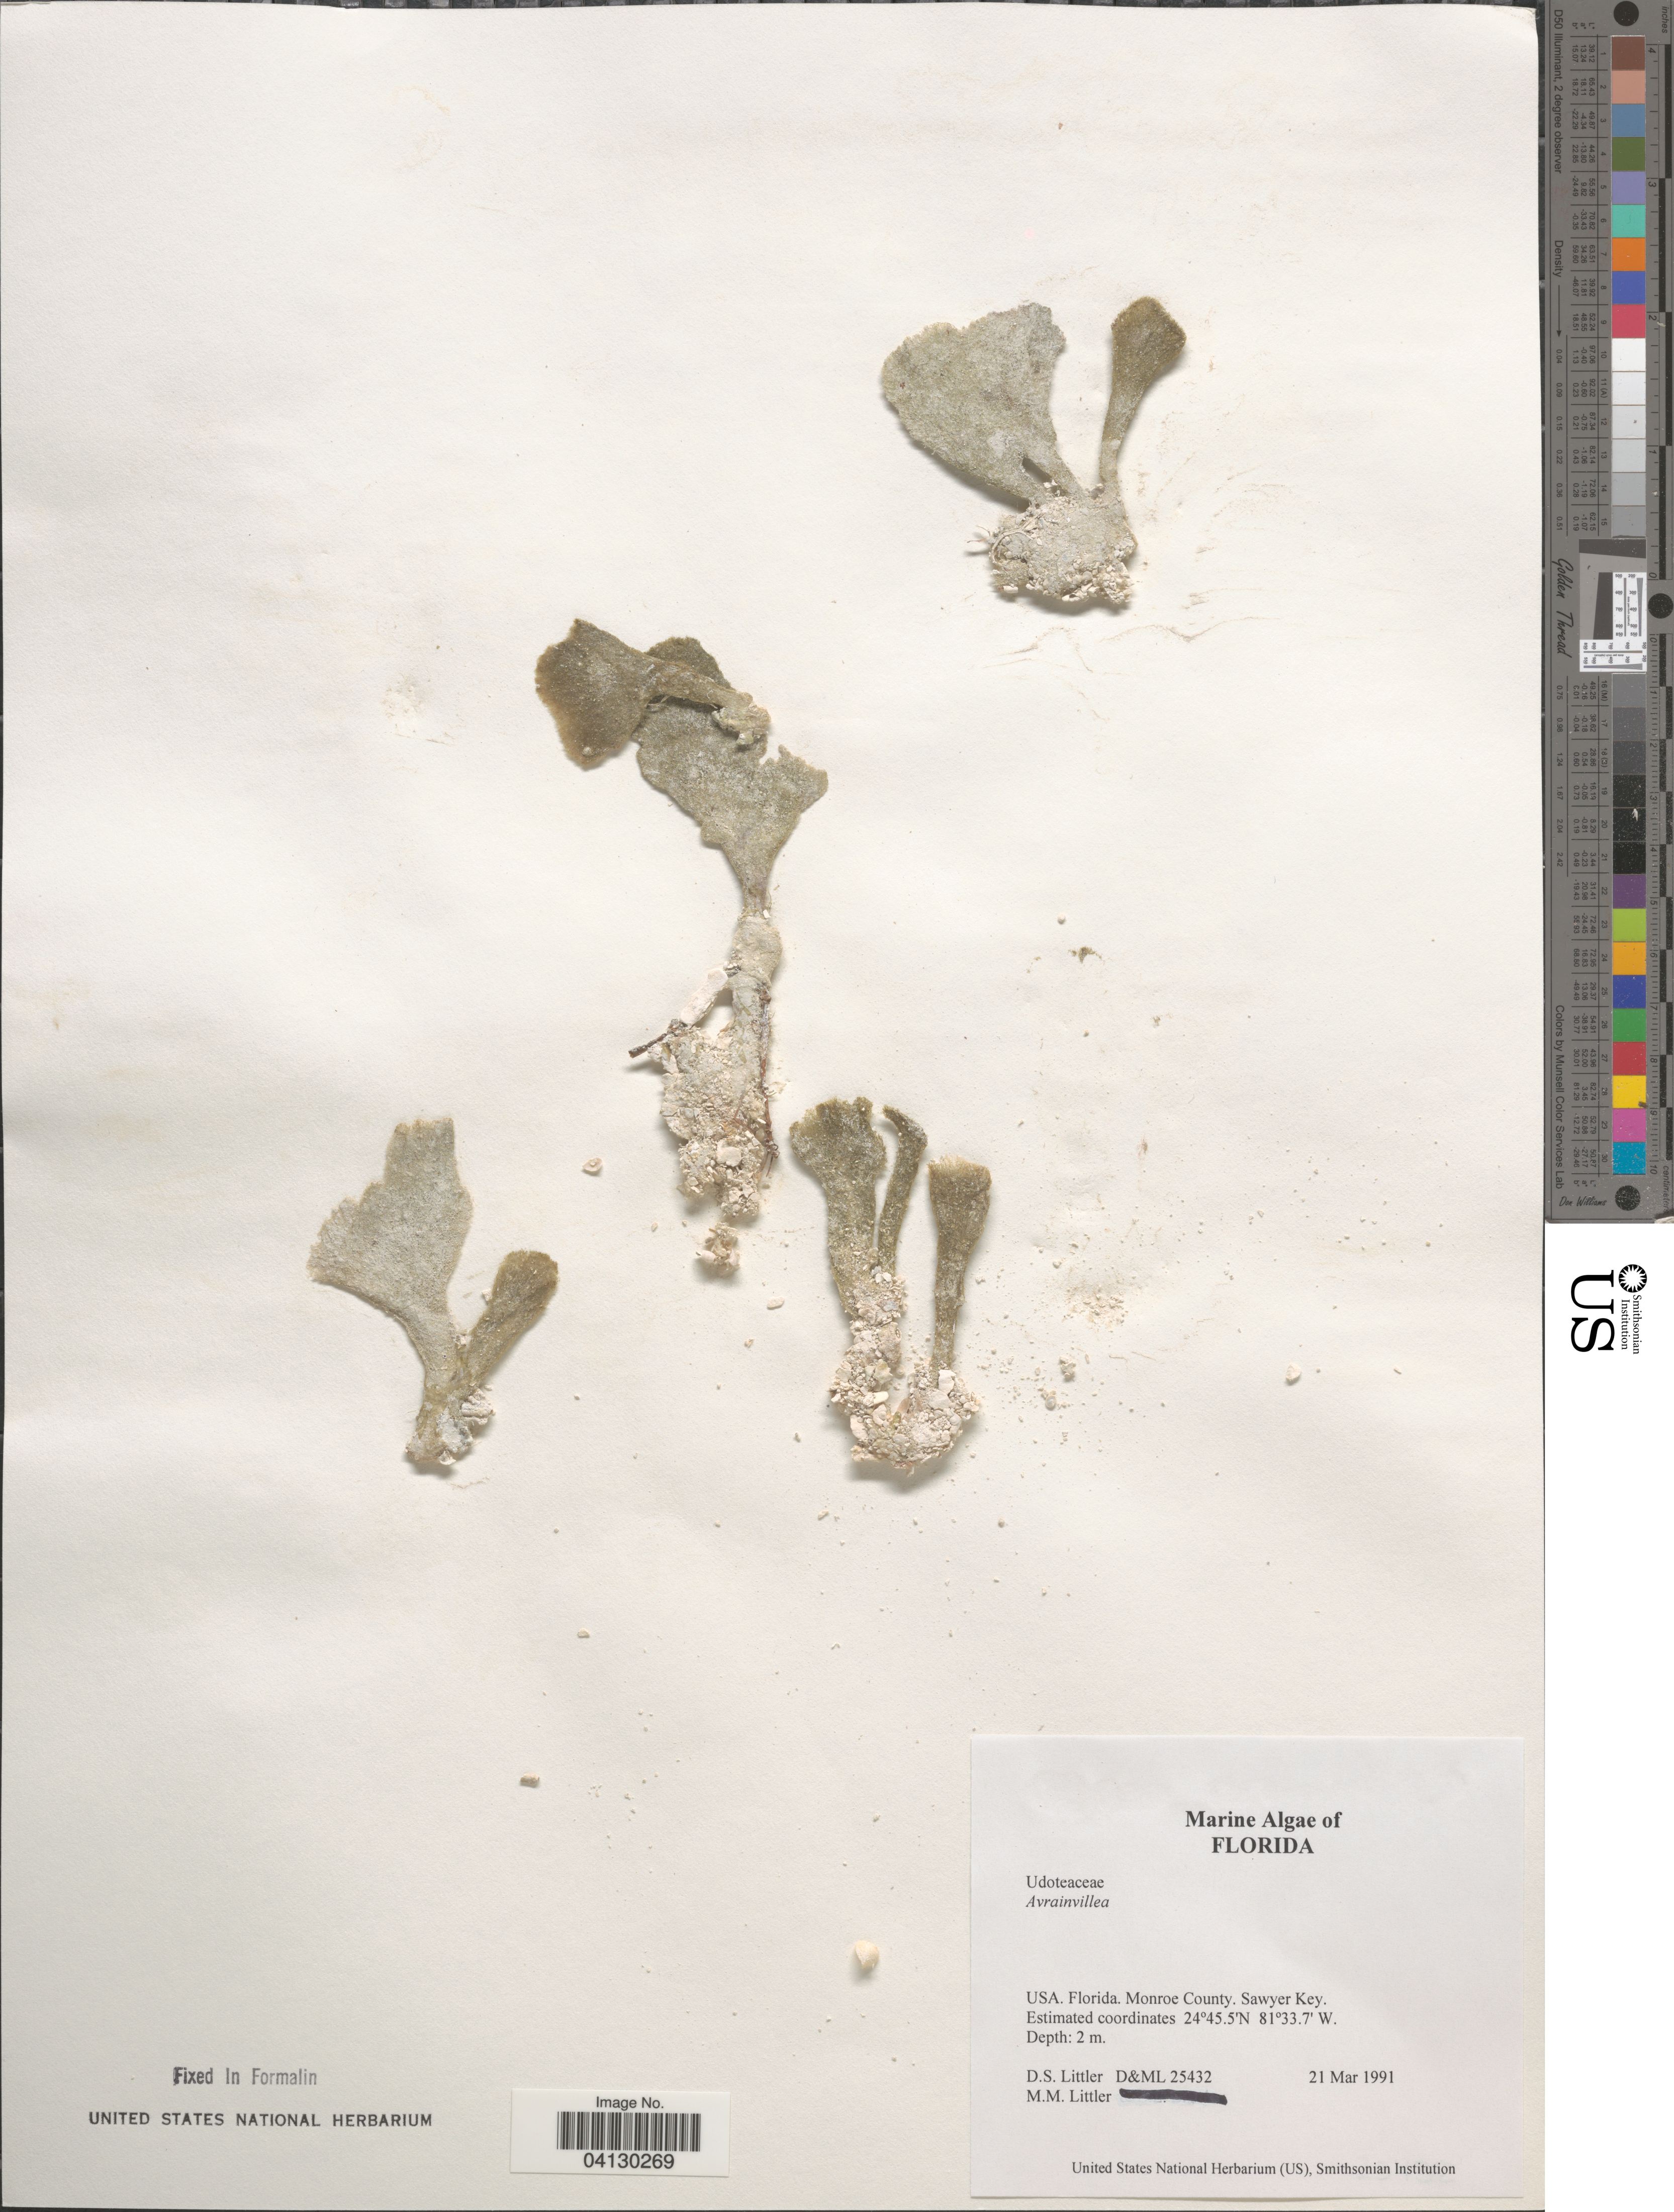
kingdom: Plantae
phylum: Chlorophyta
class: Ulvophyceae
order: Bryopsidales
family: Dichotomosiphonaceae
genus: Avrainvillea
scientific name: Avrainvillea sp.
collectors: D. S. Littler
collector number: D&ML25432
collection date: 1991-03-21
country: United States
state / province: Florida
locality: Monroe County. Sawyer Key.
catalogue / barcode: US 328907